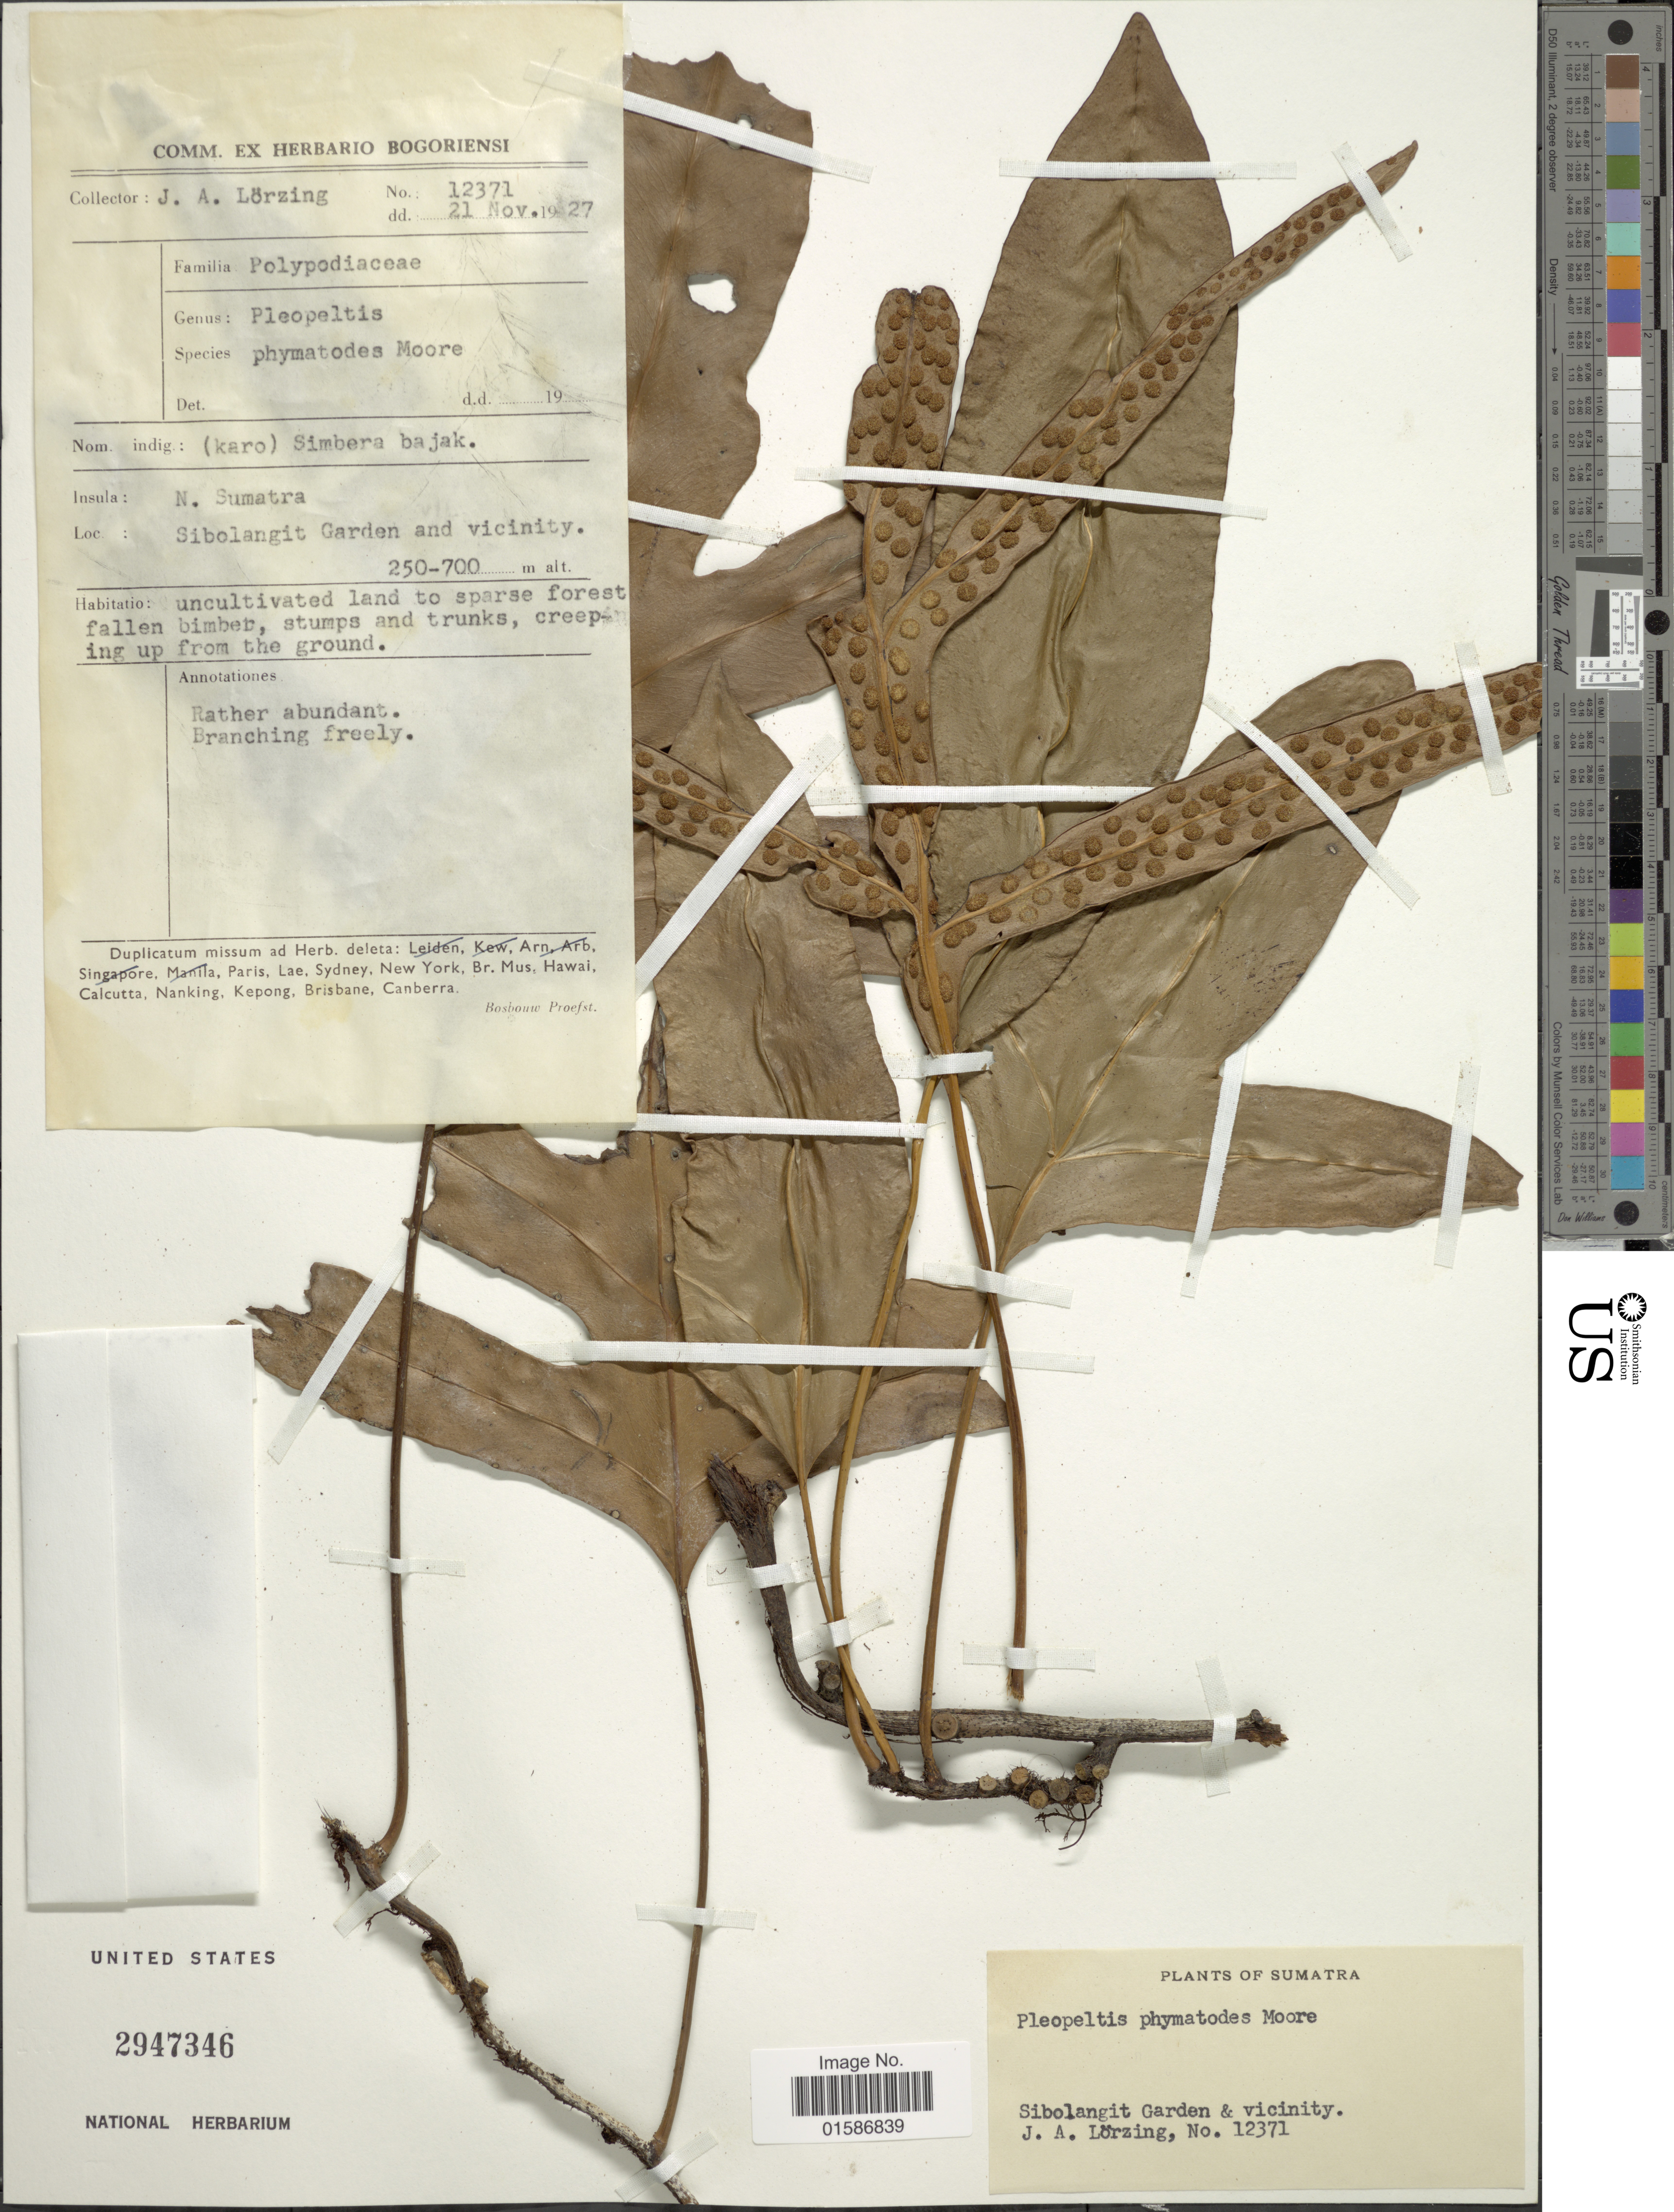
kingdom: Plantae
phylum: Tracheophyta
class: Polypodiopsida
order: Polypodiales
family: Polypodiaceae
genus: Microsorum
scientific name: Microsorum scolopendria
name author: (Burm. f.) Copel.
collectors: J. Lorzing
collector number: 12371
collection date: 1927-11-21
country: Indonesia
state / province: Sumatra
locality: Insula: N Sumatra, Sibolangit Garden and vicinity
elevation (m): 250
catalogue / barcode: US 2947346